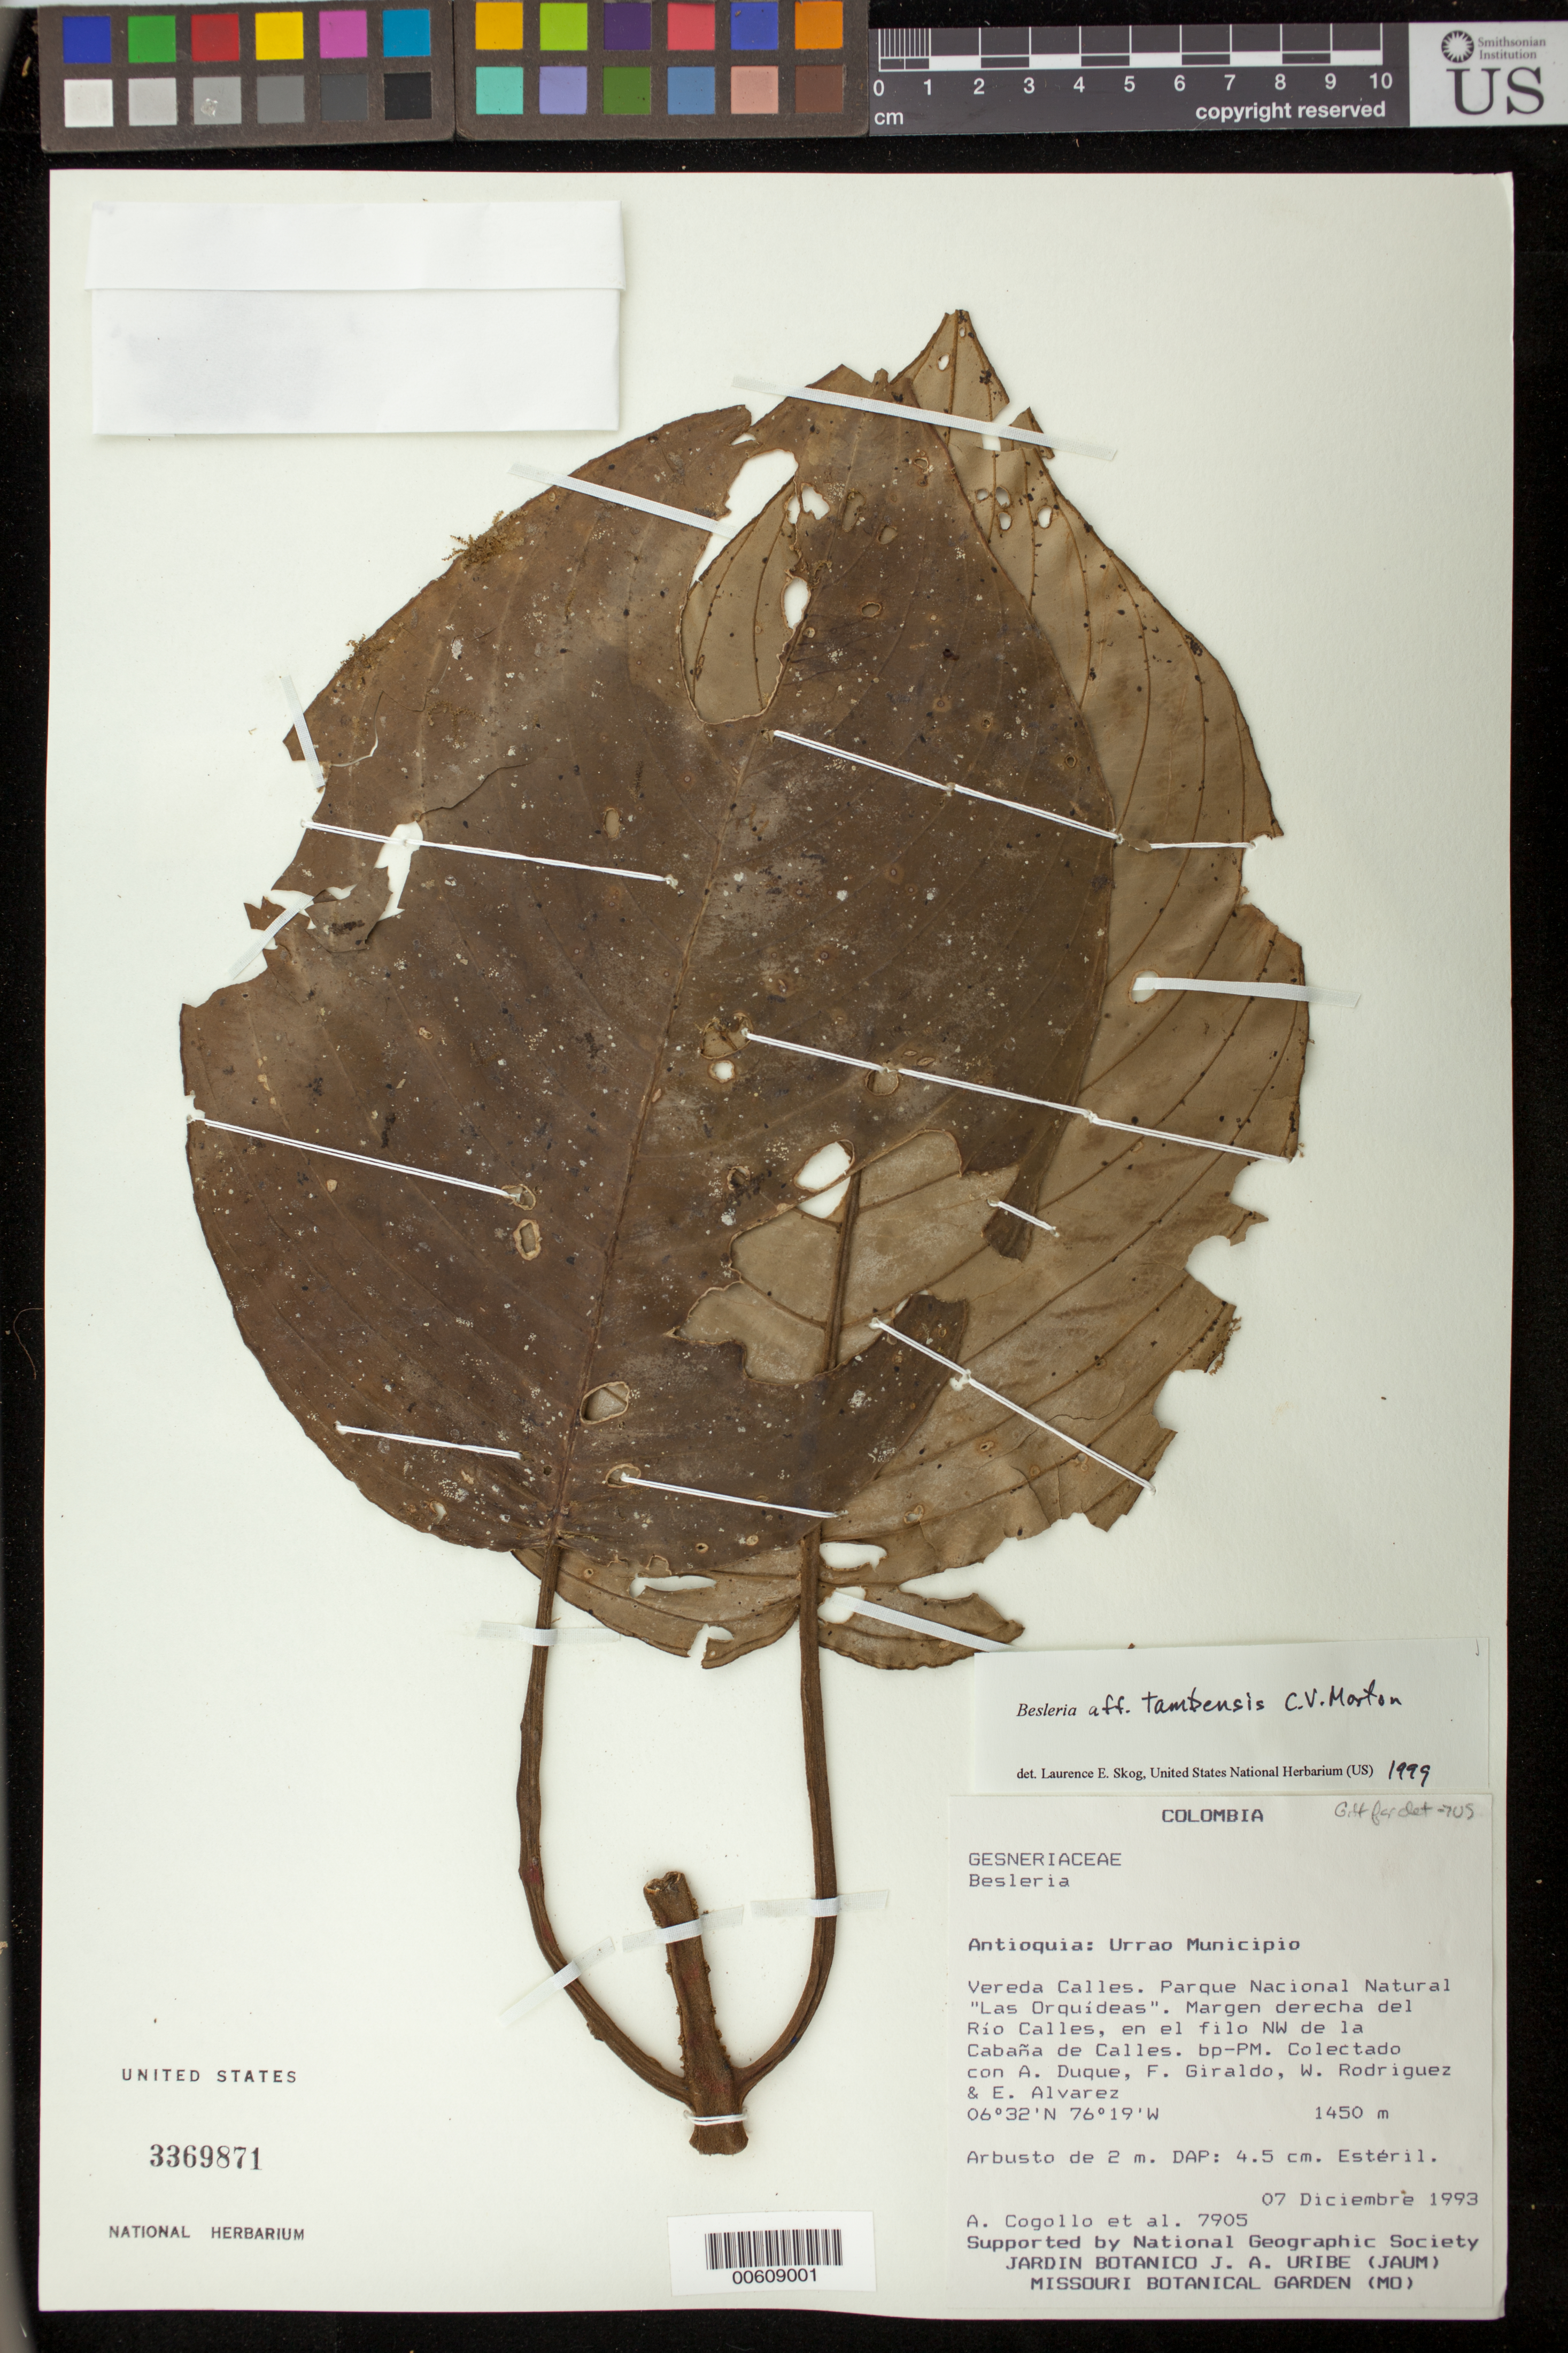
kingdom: Plantae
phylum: Tracheophyta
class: Magnoliopsida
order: Lamiales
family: Gesneriaceae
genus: Besleria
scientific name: Besleria tambensis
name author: C.V. Morton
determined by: Skog, Laurence E.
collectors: A. Cogollo, A. Duque, F. Giraldo, W. Rodriguez & E. Alvarez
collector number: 7905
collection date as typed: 07 Dec 1993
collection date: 1993-12-07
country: Colombia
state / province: Antioquia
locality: Mpio. Urrao; Vereda Calles, Parque Nacional Natural "Las Orquideas", margen derecha del Río Calles, en el filo NW de la Cabaña de Calles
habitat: bp-PM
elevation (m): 1450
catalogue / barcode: US 3369871